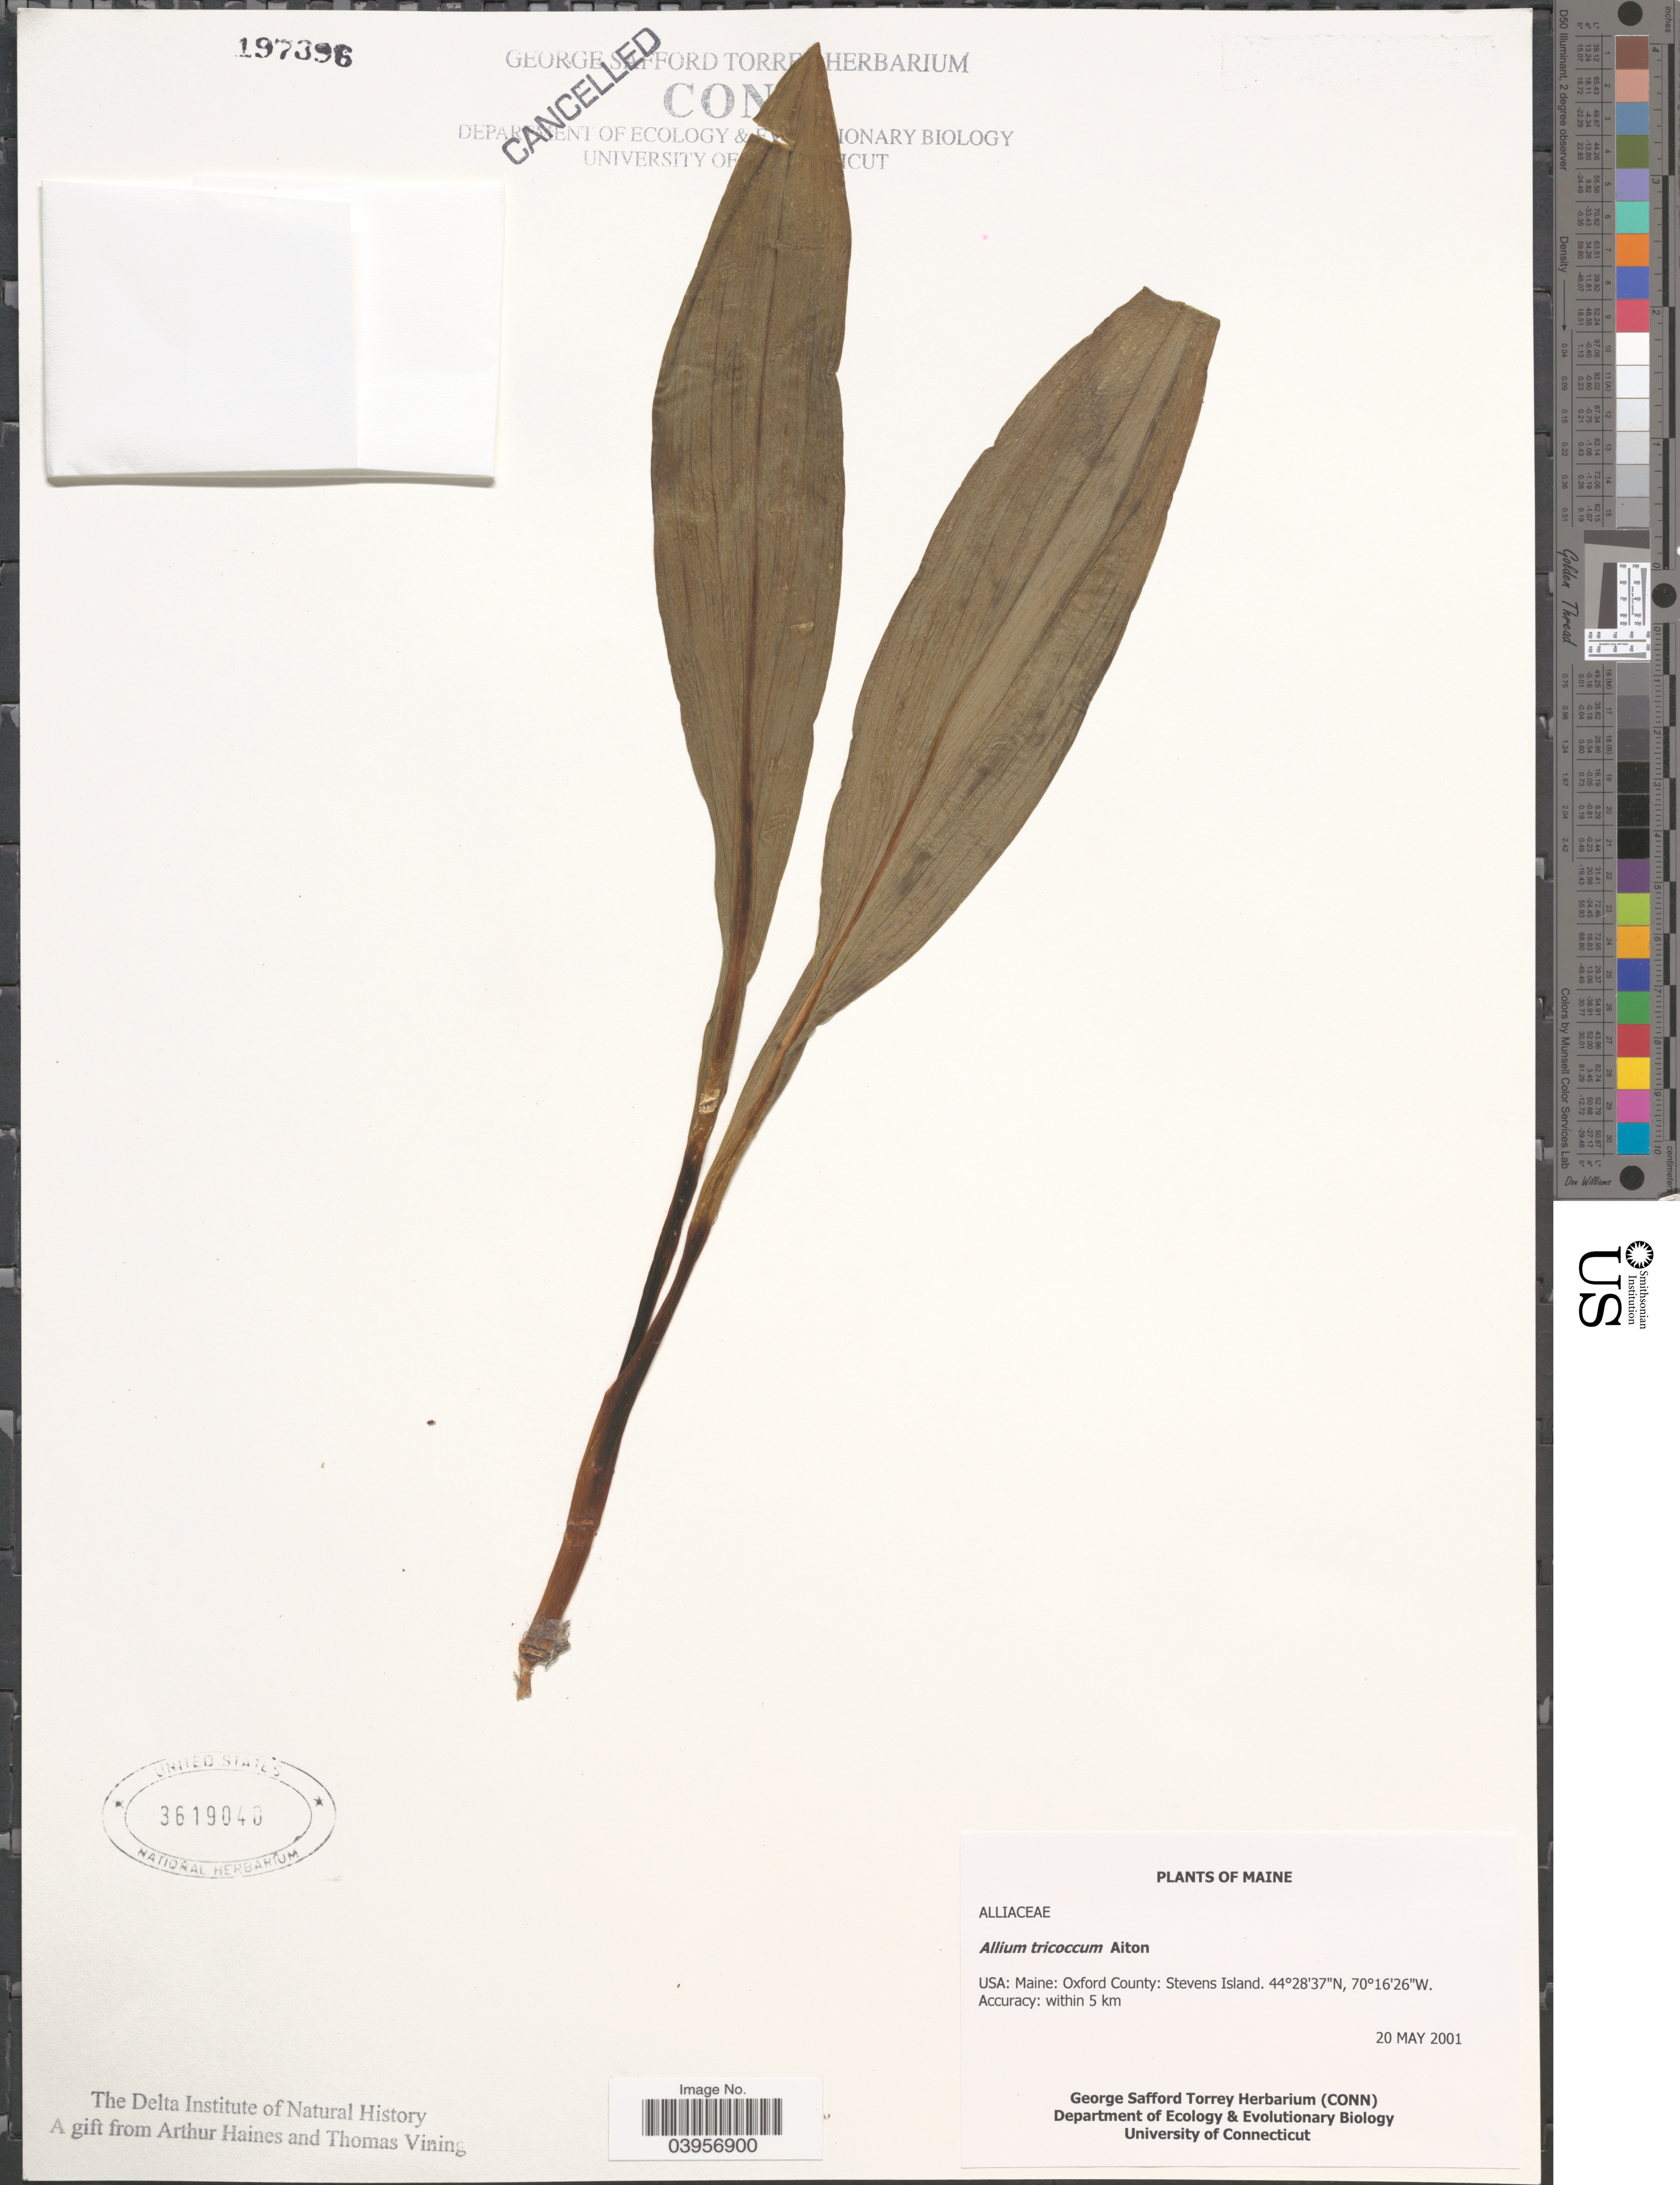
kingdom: Plantae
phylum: Tracheophyta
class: Liliopsida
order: Asparagales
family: Amaryllidaceae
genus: Allium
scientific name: Allium tricoccum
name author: Aiton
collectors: ex herb. George Safford Torrey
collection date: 2001-05-20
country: United States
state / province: Maine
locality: Oxford County: Stevens Island. Accuracy: within 5 km.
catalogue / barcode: US 3619040